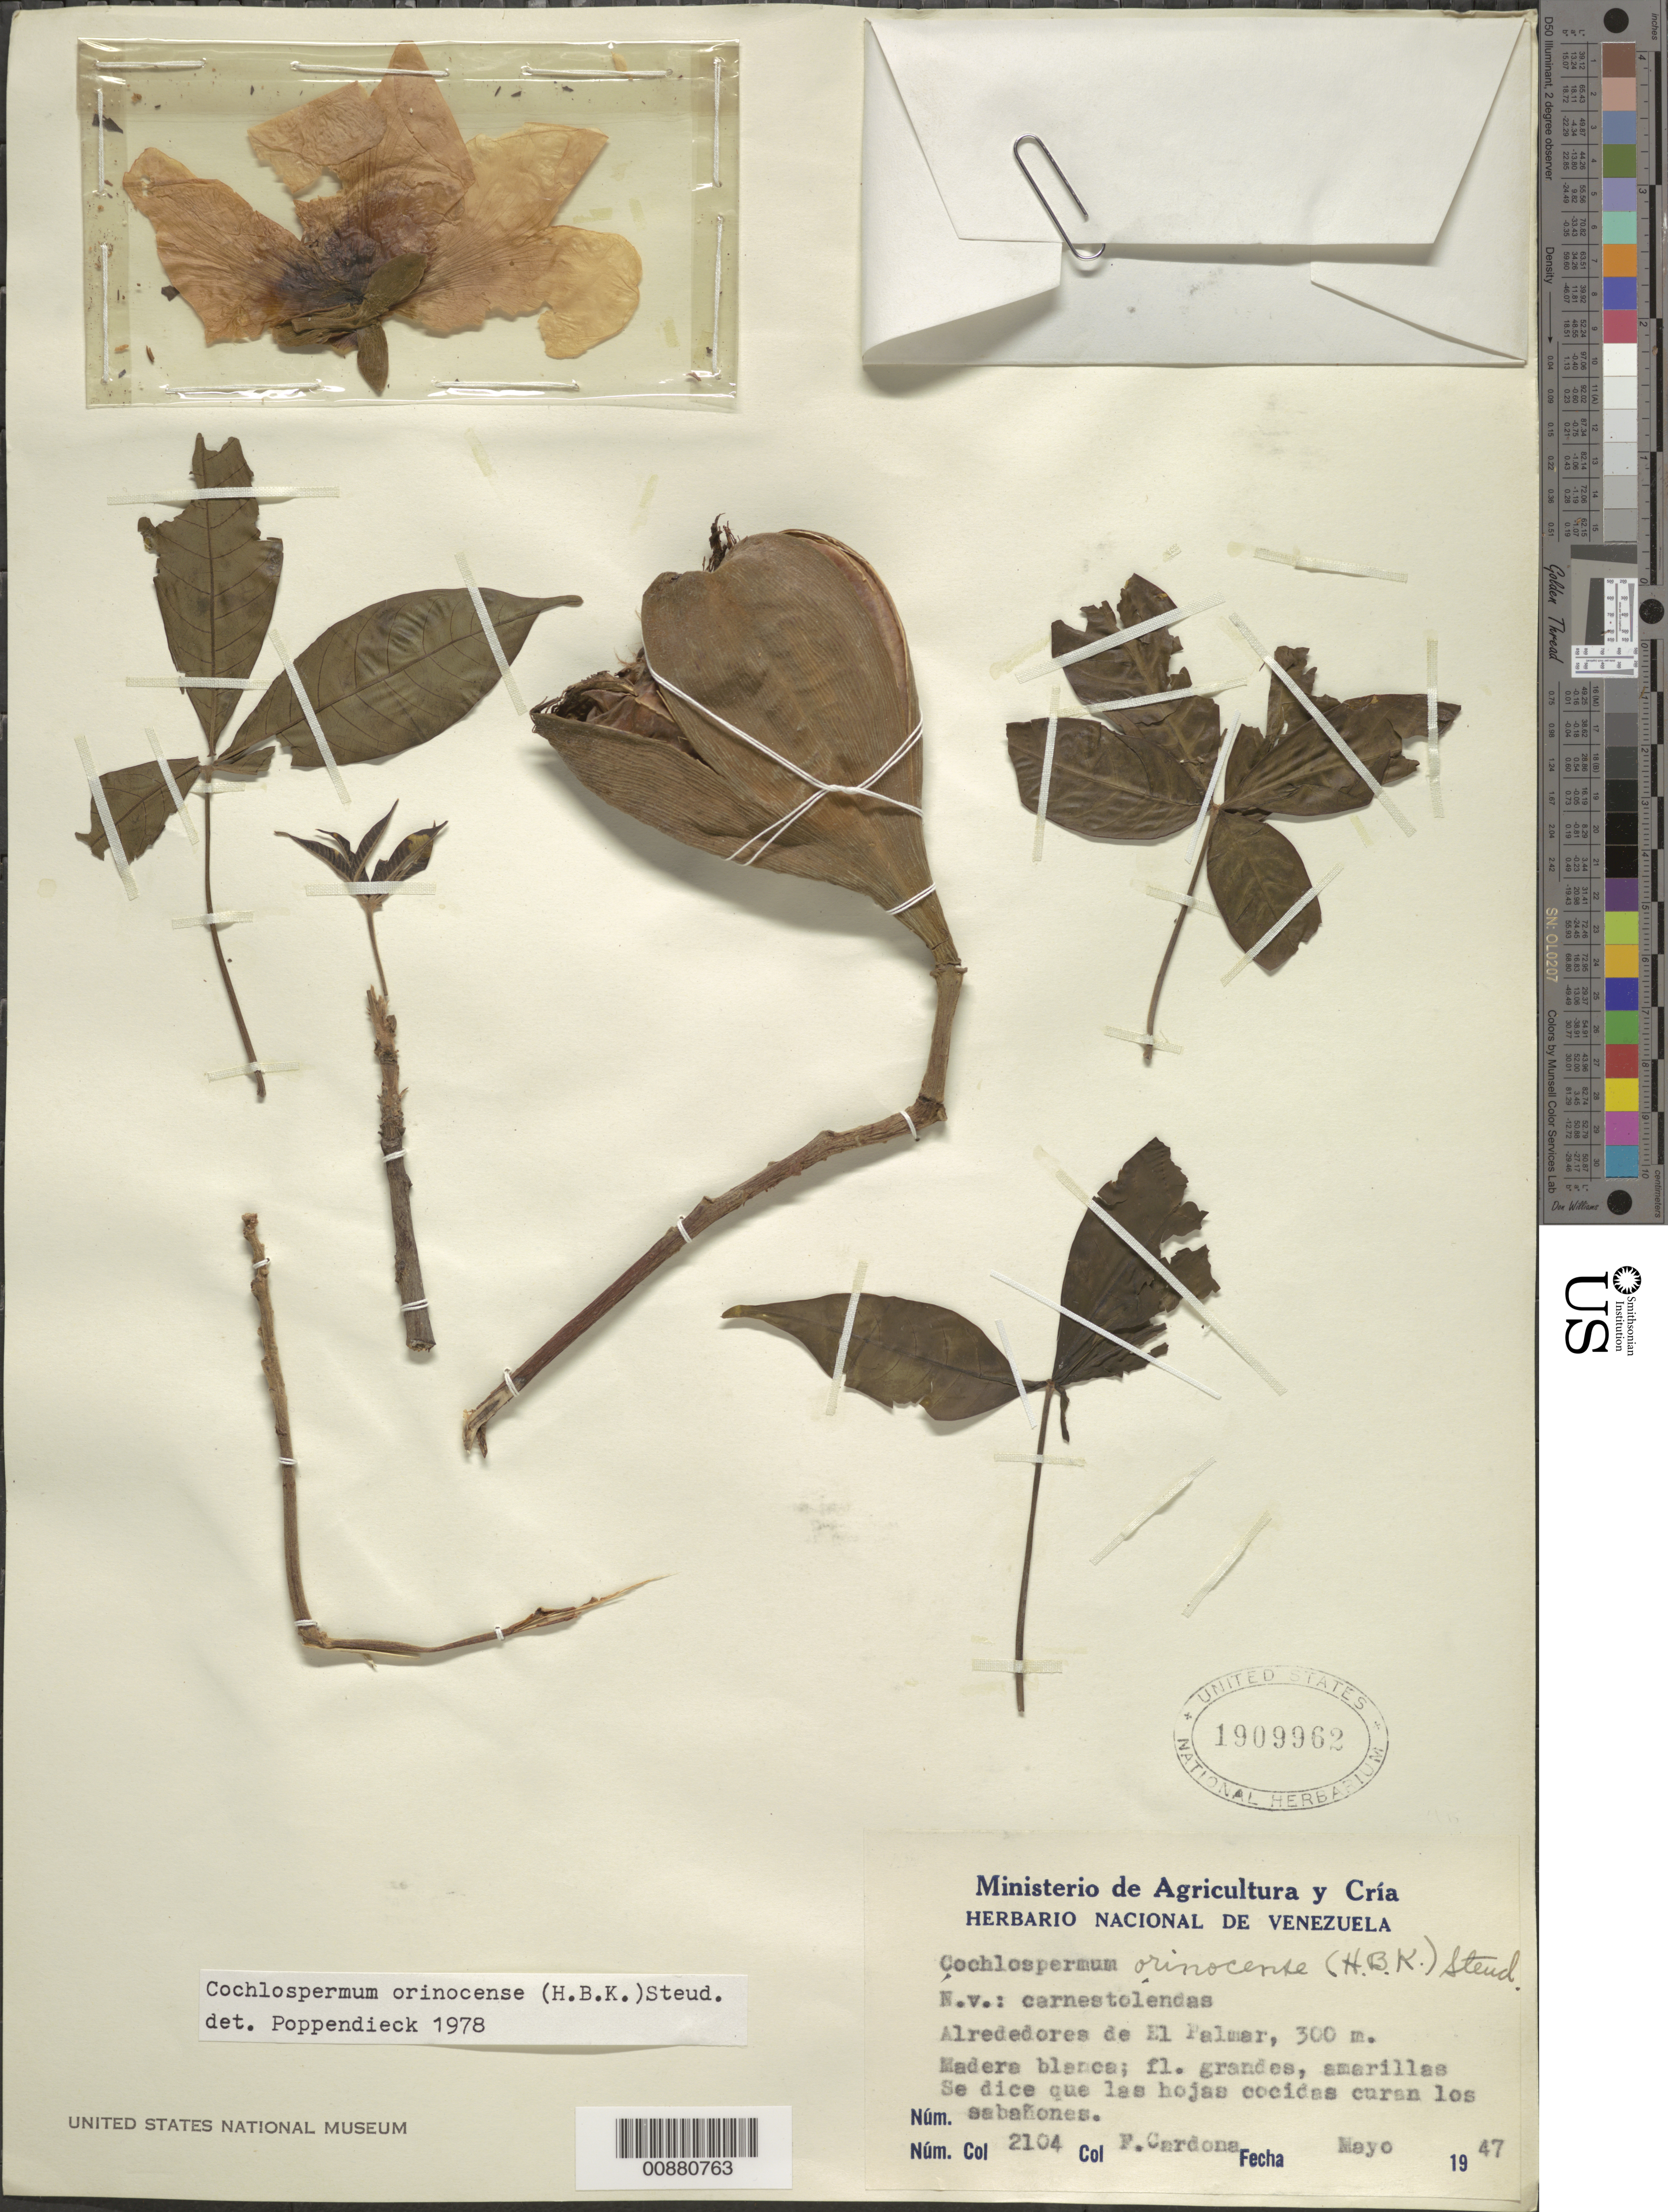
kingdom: Plantae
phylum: Tracheophyta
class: Magnoliopsida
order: Malvales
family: Cochlospermaceae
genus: Cochlospermum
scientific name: Cochlospermum orinocense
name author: (Kunth) Steud.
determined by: Poppendieck, H.-H., (HBG), Institut fur Allgemeine Botanik und Botanischer Garten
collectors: F. Cardona Puig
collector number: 2104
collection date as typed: May-47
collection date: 1947-05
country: Venezuela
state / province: Bolívar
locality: El Palmar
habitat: Sabañones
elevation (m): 300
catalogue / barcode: US 1909962